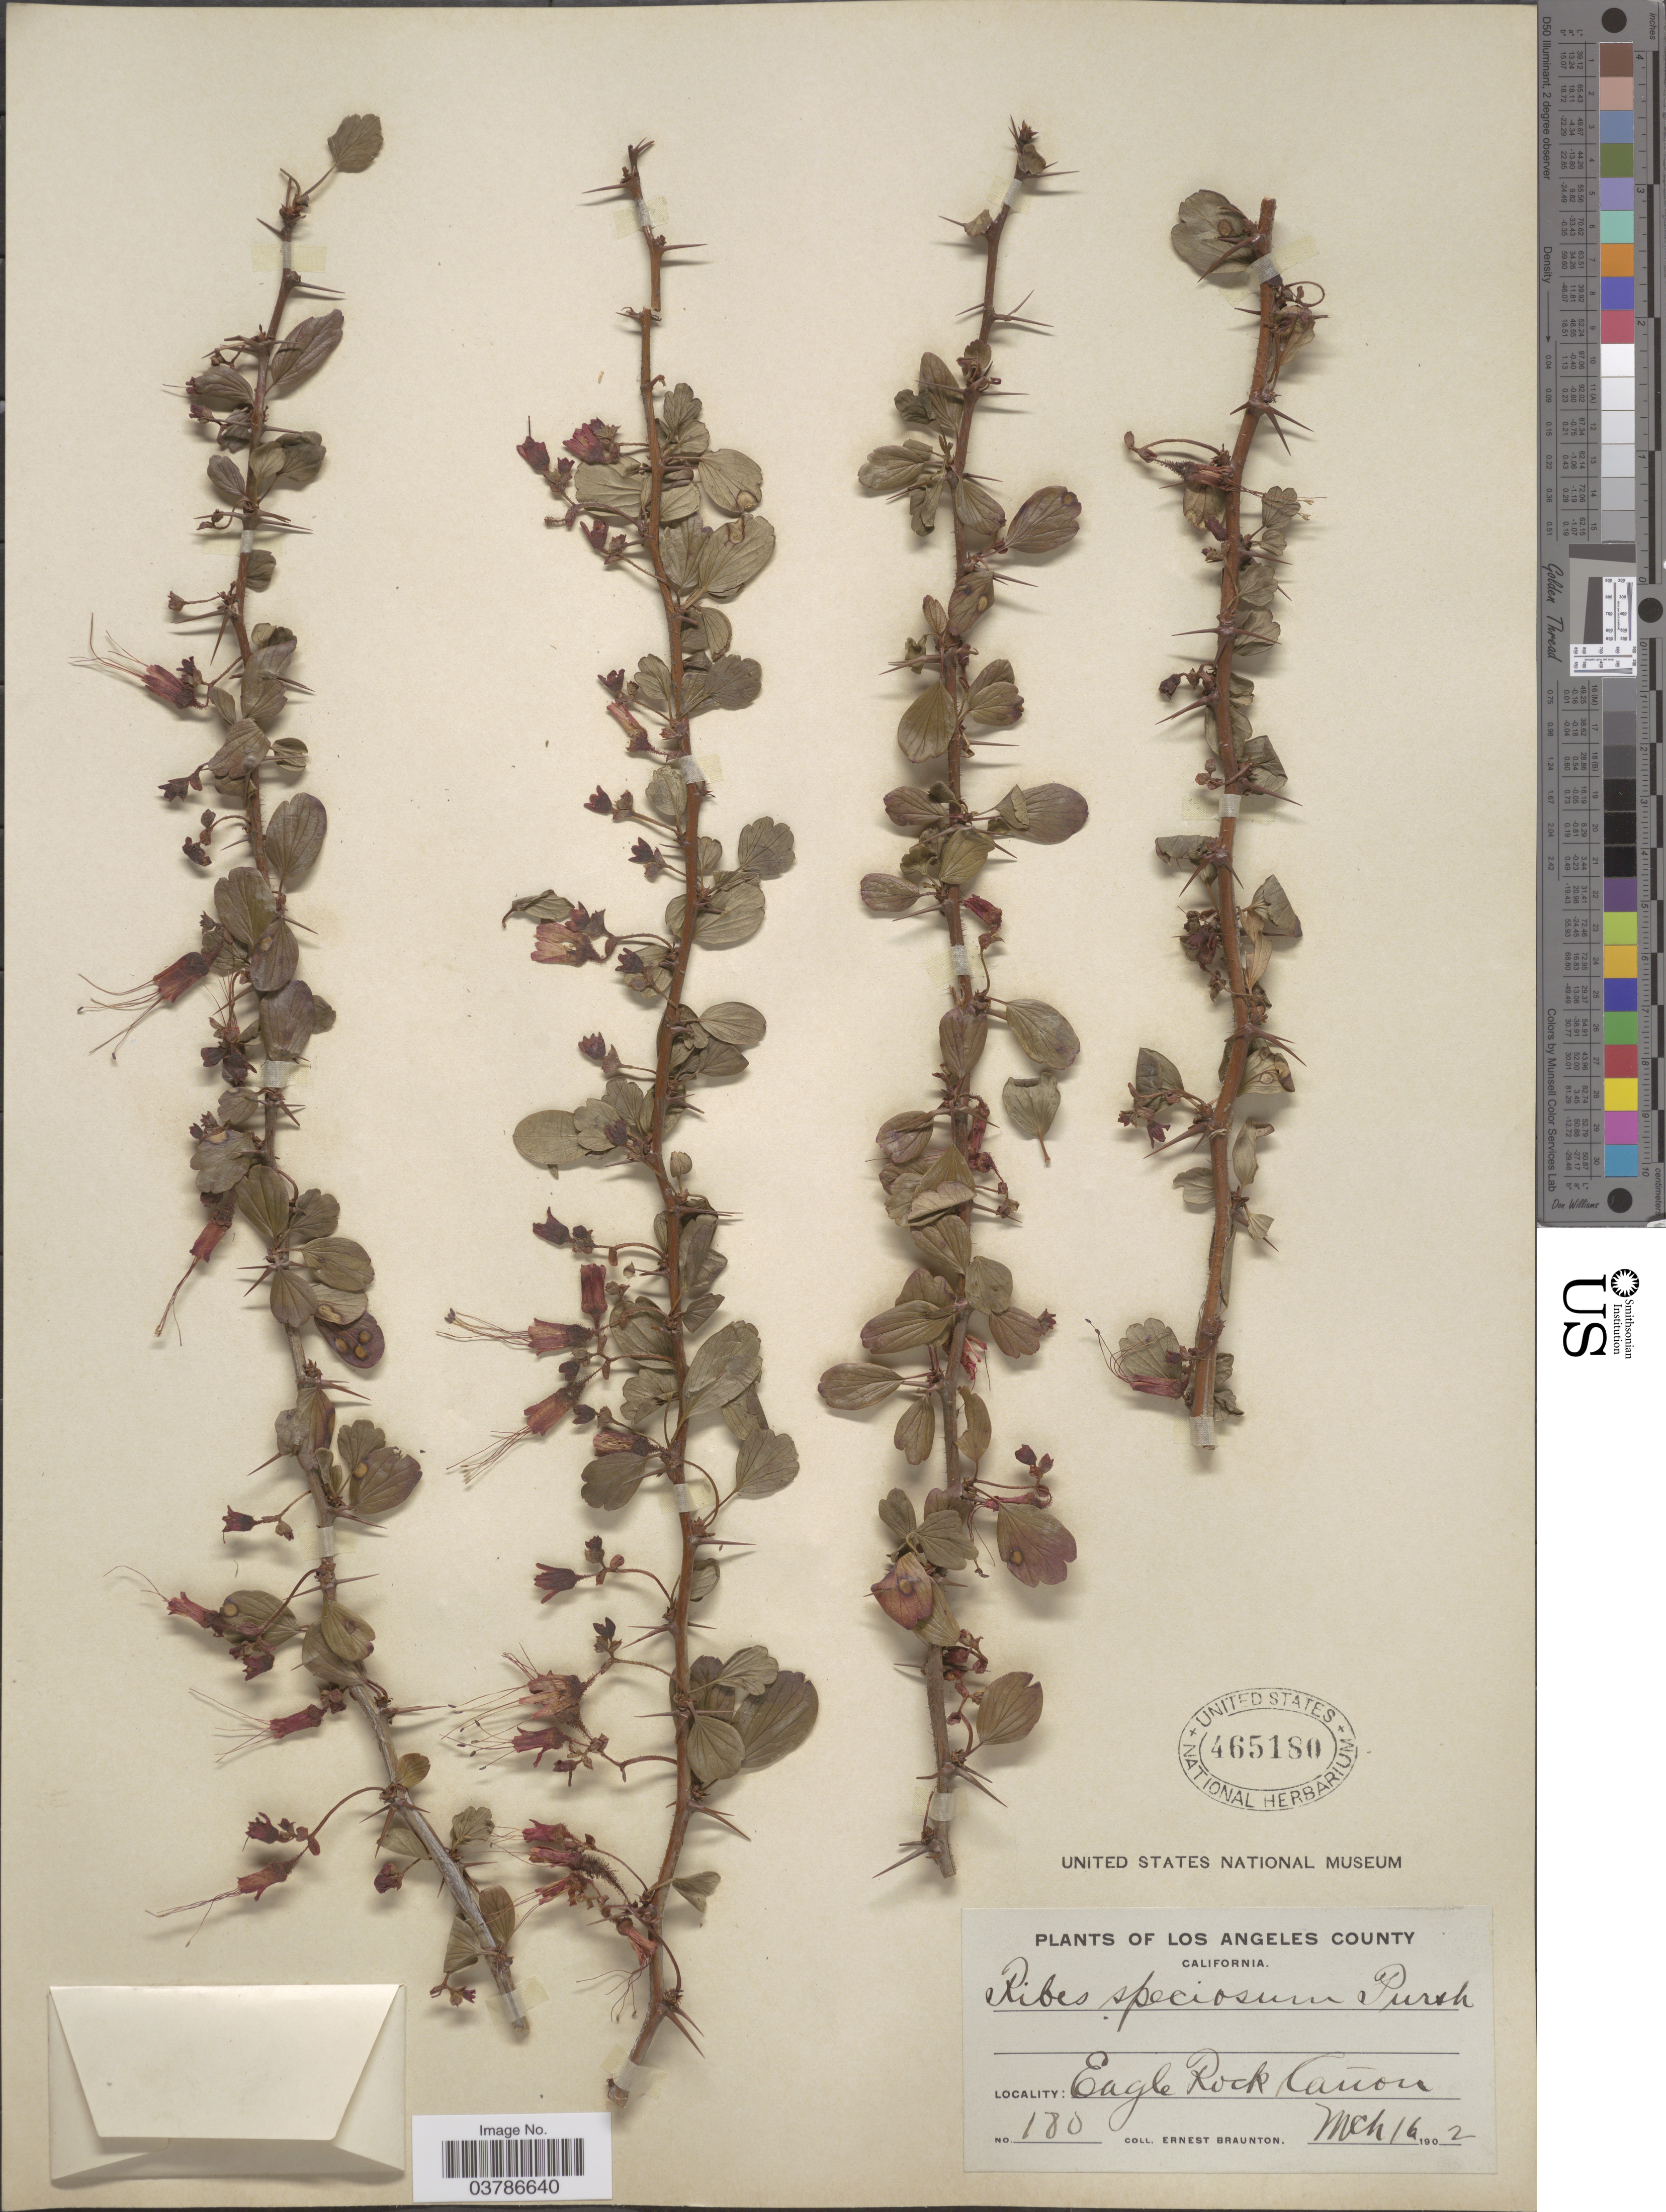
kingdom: Plantae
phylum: Tracheophyta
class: Magnoliopsida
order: Saxifragales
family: Grossulariaceae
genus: Ribes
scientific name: Ribes speciosum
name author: Pursh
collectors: E. Braunton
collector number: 180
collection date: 1902-03-16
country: United States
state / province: California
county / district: Los Angeles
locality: Los Angeles County. Eagle Rock Cañon.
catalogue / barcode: US 465180